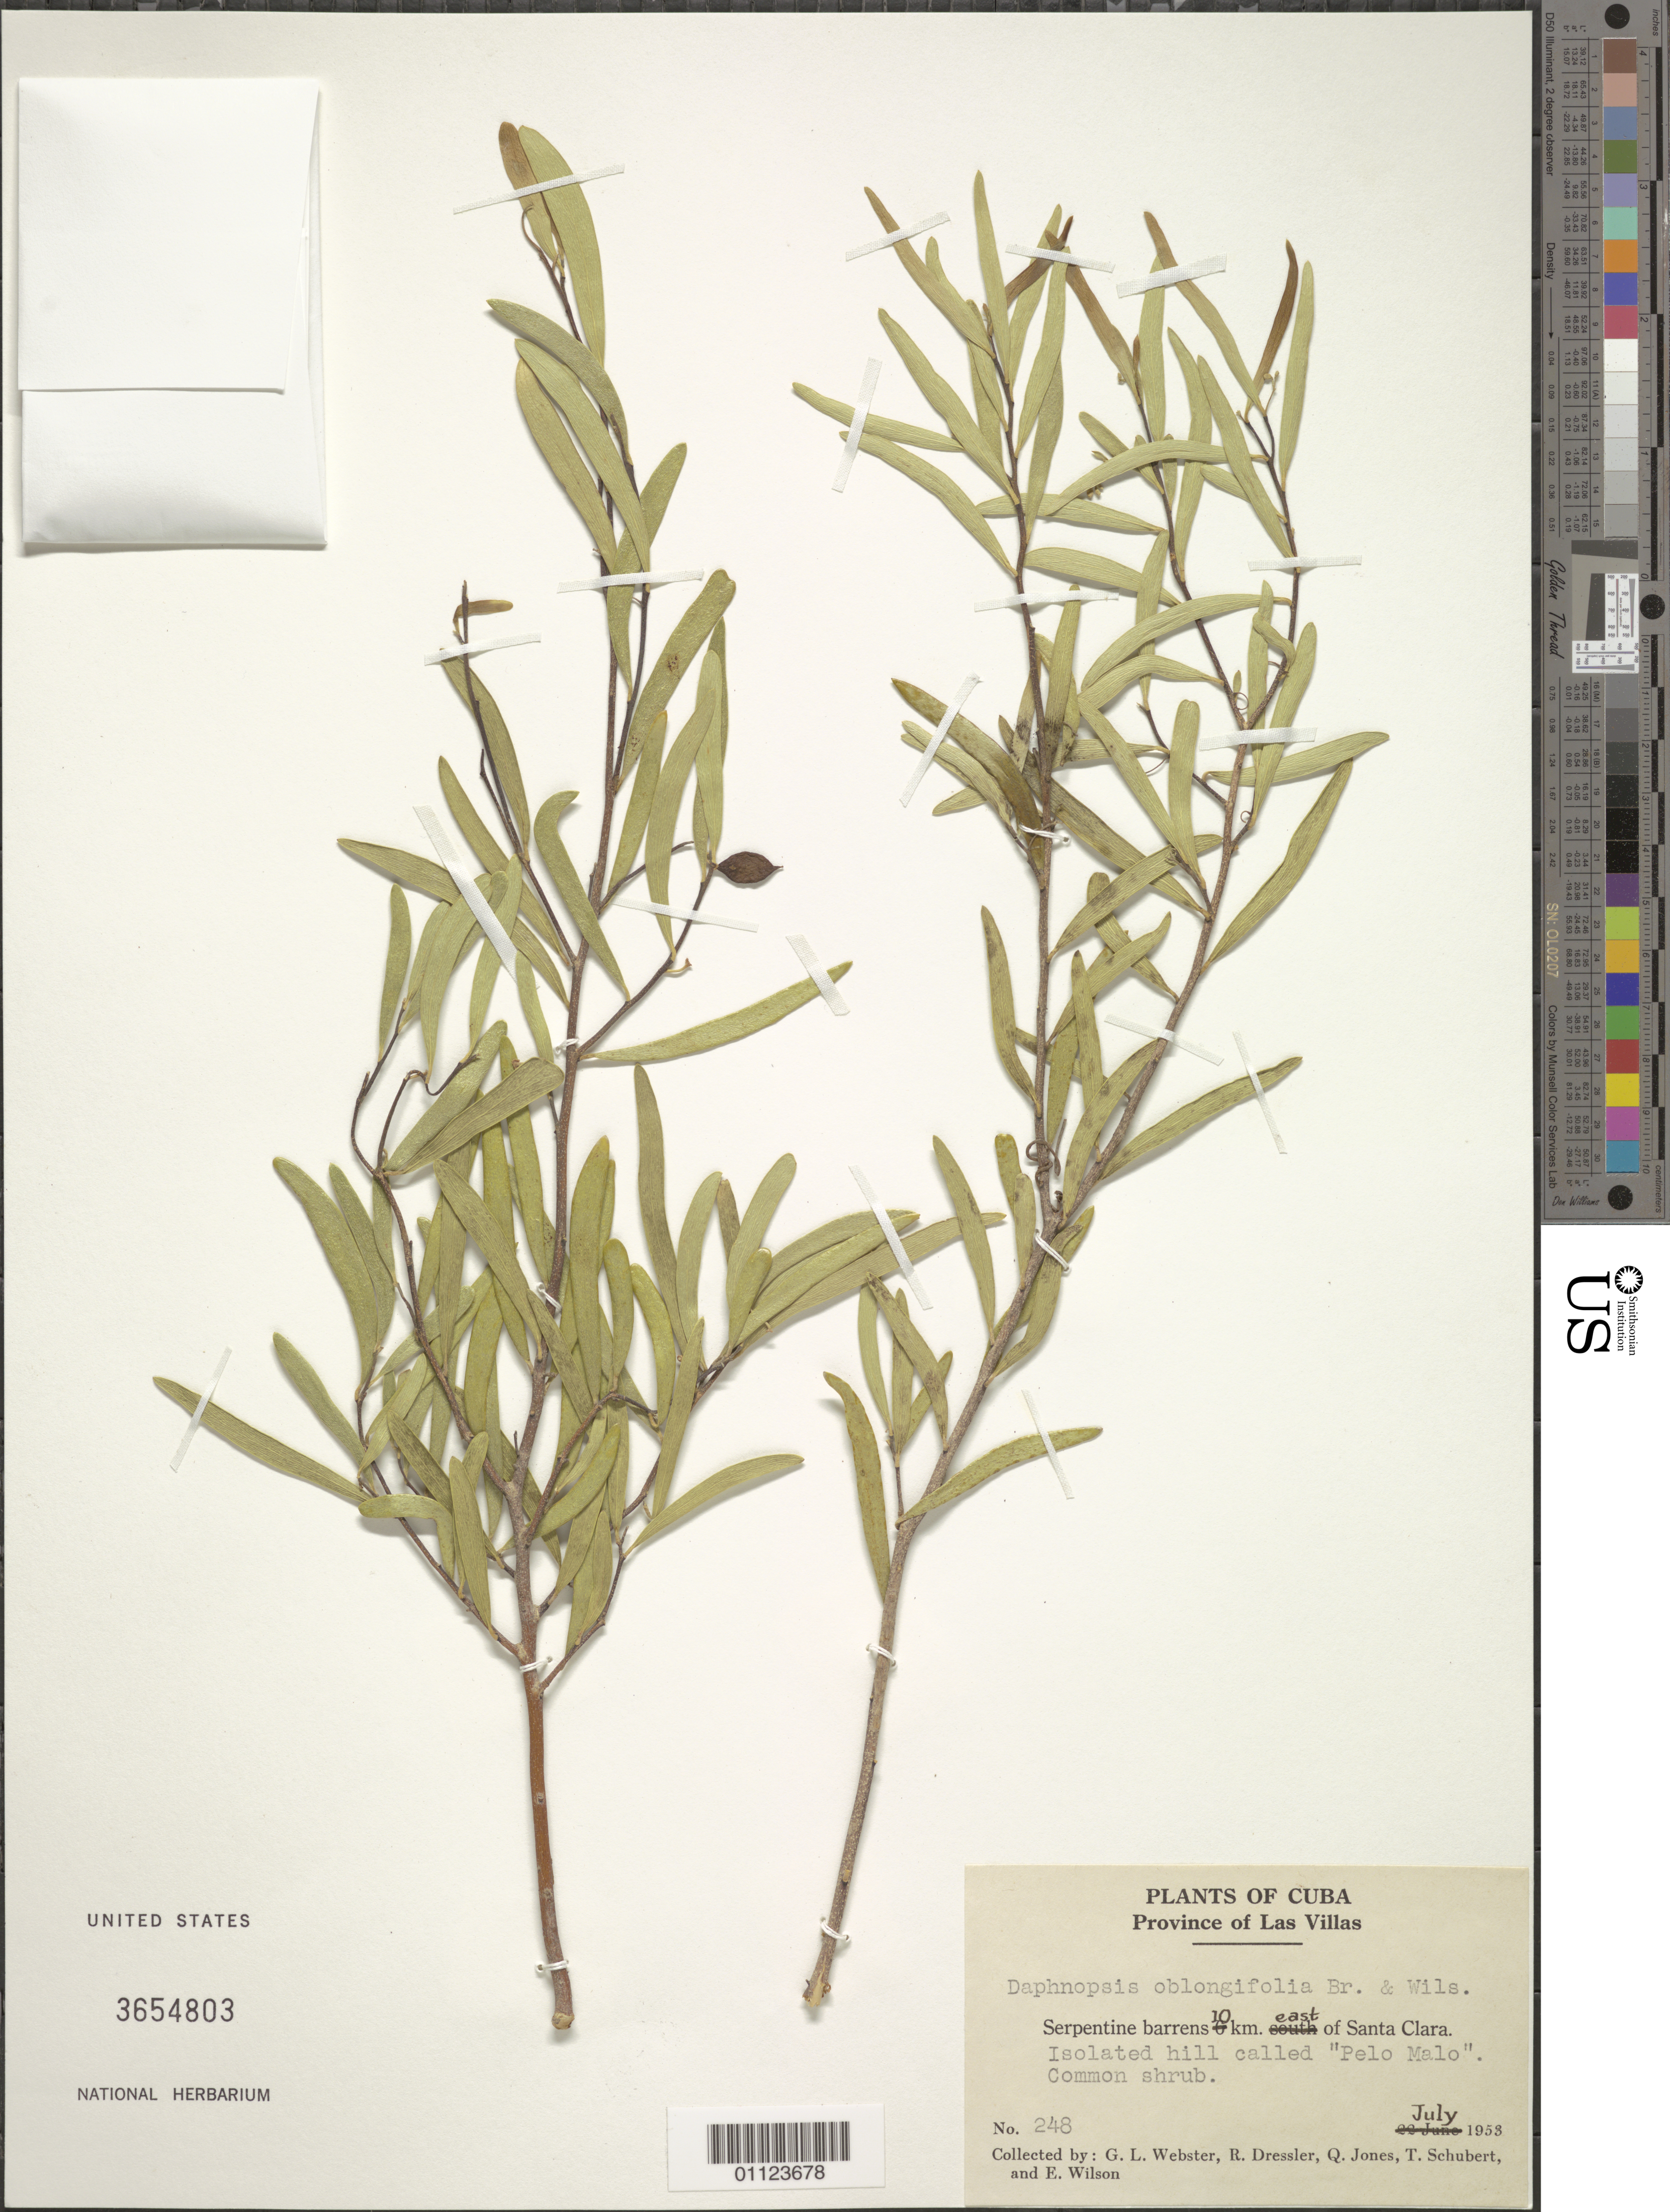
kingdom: Plantae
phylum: Tracheophyta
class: Magnoliopsida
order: Malvales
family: Thymelaeaceae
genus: Daphnopsis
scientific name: Daphnopsis oblongifolia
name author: Britton & P. Wilson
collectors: G. L. Webster, R. Dressler, Q. Jones, T. Schubert & E. Wilson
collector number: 248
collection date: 1953-07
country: Cuba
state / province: Villa Clara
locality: Province Las Villas. Isolated hill called "Pelo Malo", 10 km E of Santa Clara.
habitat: Serpentine barrens.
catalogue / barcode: US 3654803